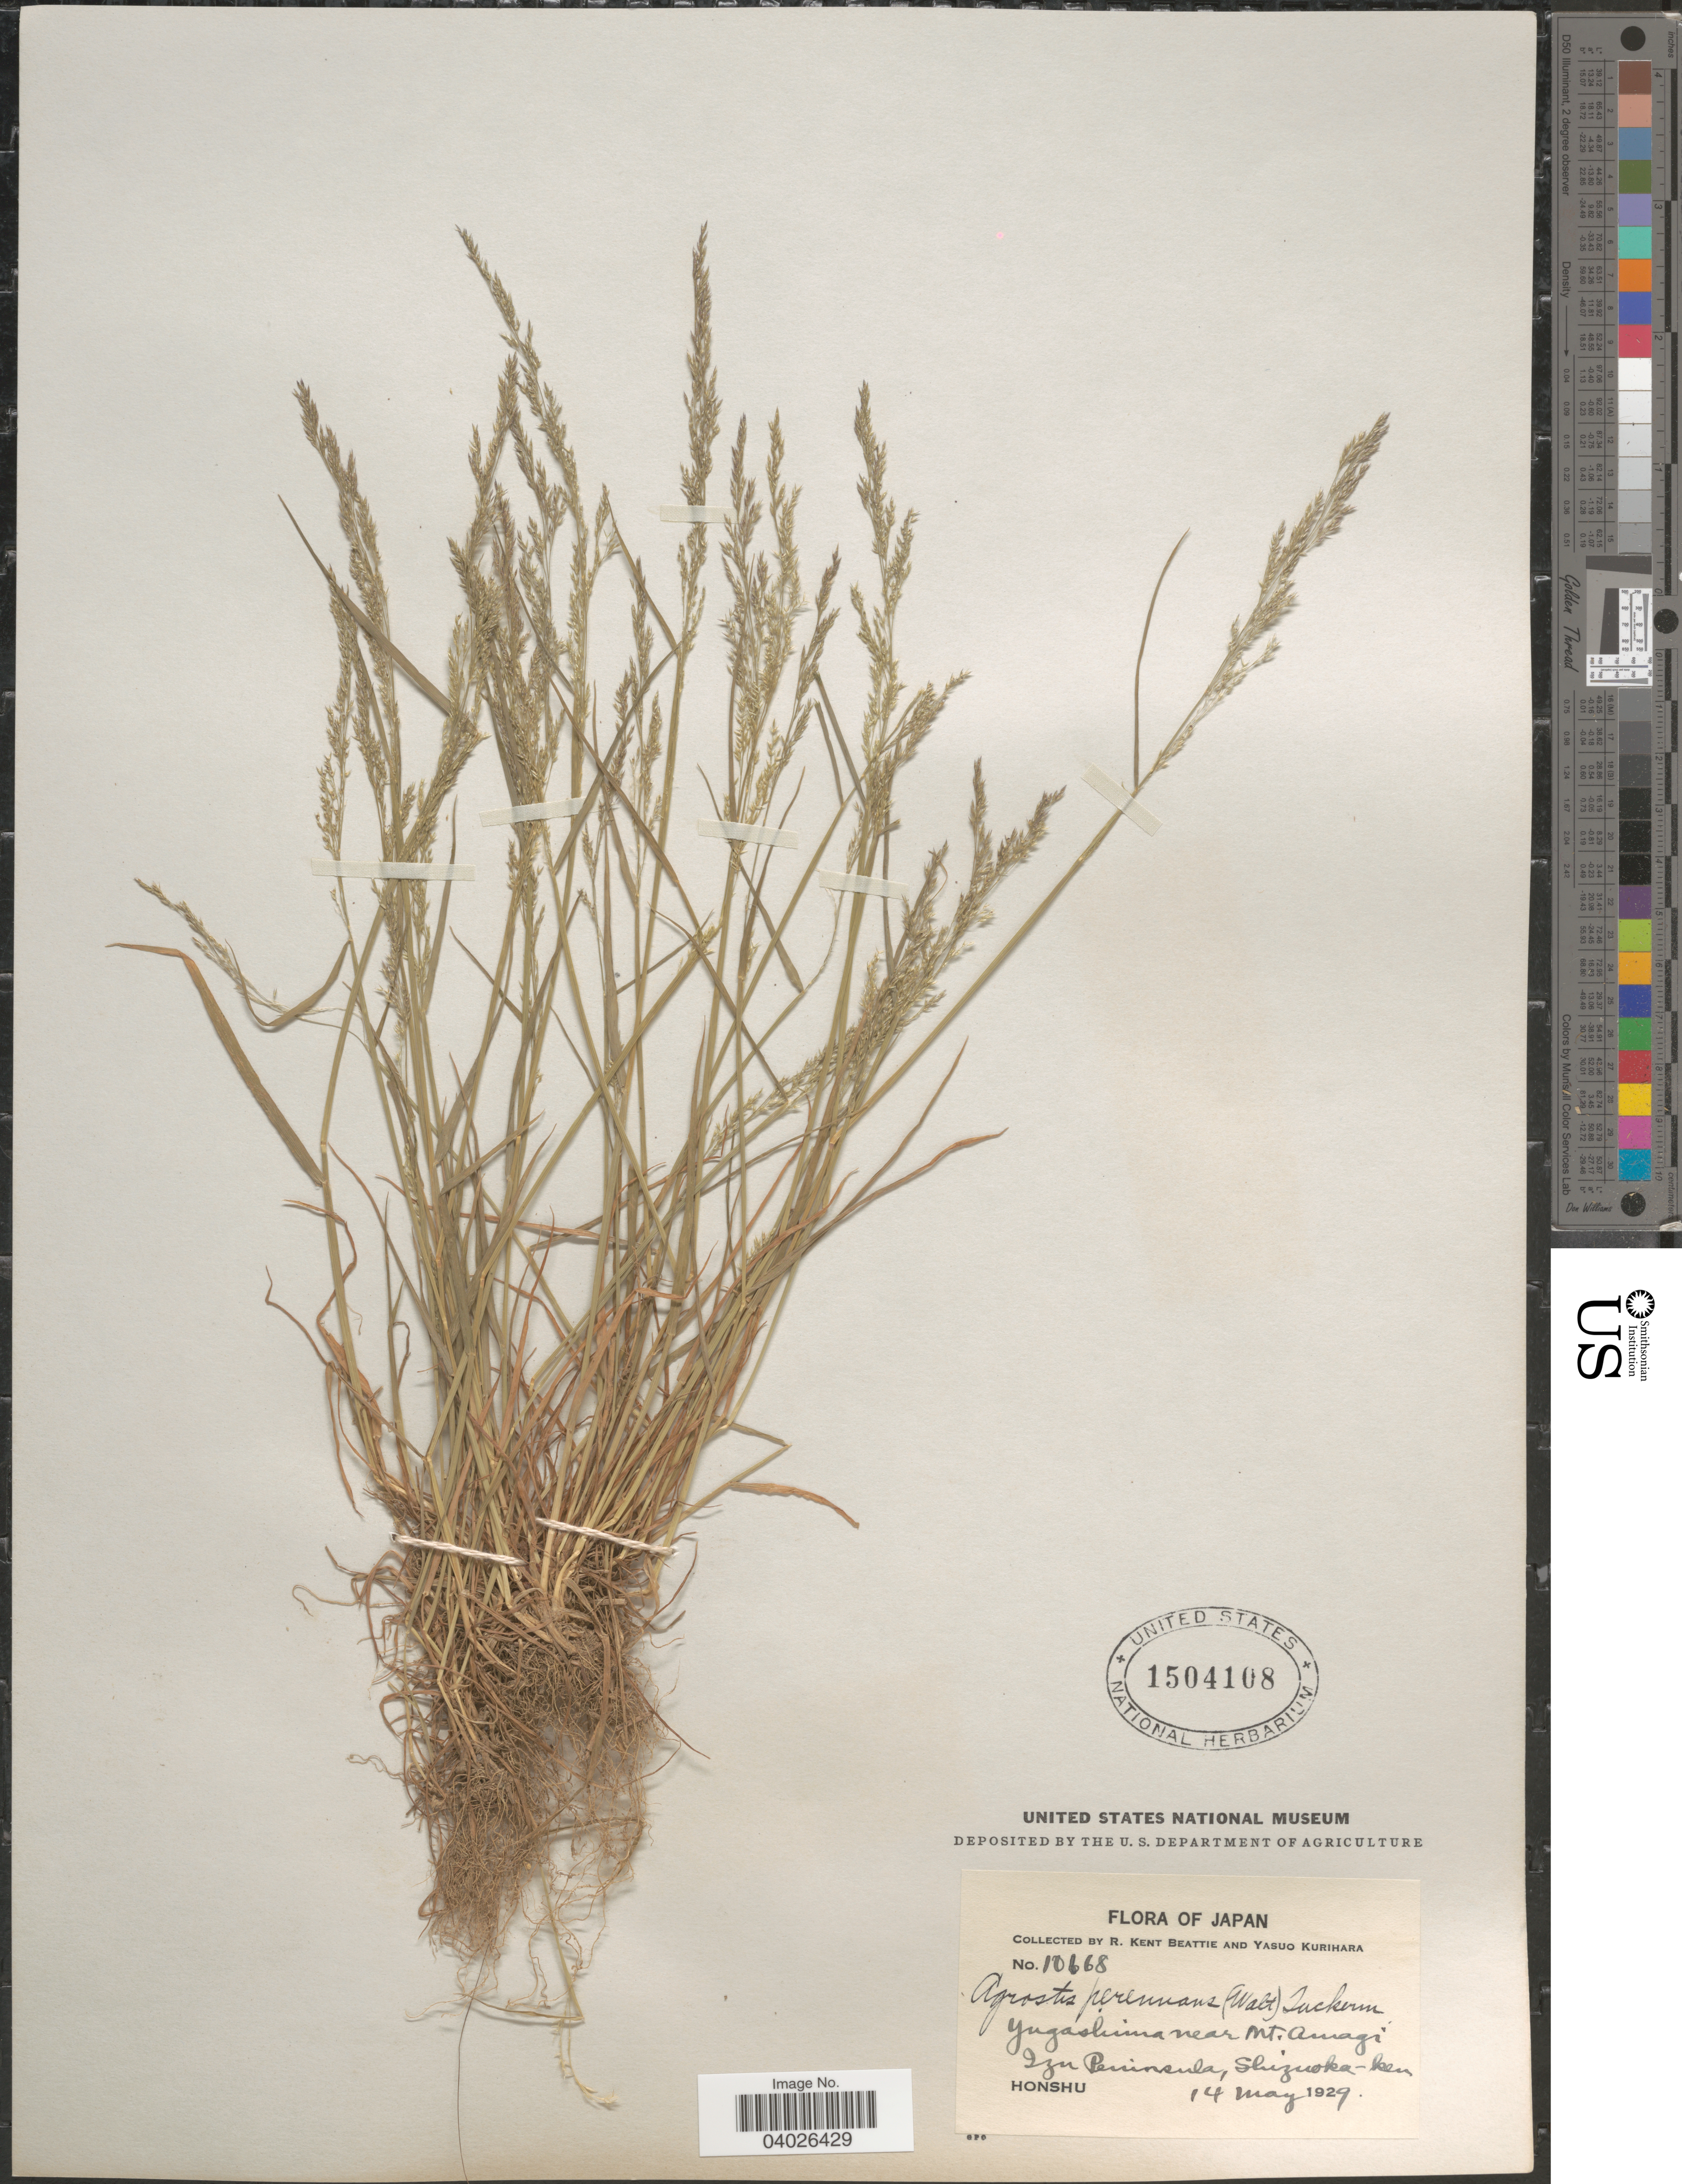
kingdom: Plantae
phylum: Tracheophyta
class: Liliopsida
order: Poales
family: Poaceae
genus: Agrostis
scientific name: Agrostis perennans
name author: (Walter) Tuck.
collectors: R. K. Beattie & Y. Kurihara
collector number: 11168*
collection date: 1929-05-14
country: Japan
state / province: Sizuoka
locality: Yugashima near Mt. Amagi. Izu Peninsula, Shizuoka-ken. Honshu.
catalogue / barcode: US 1504108